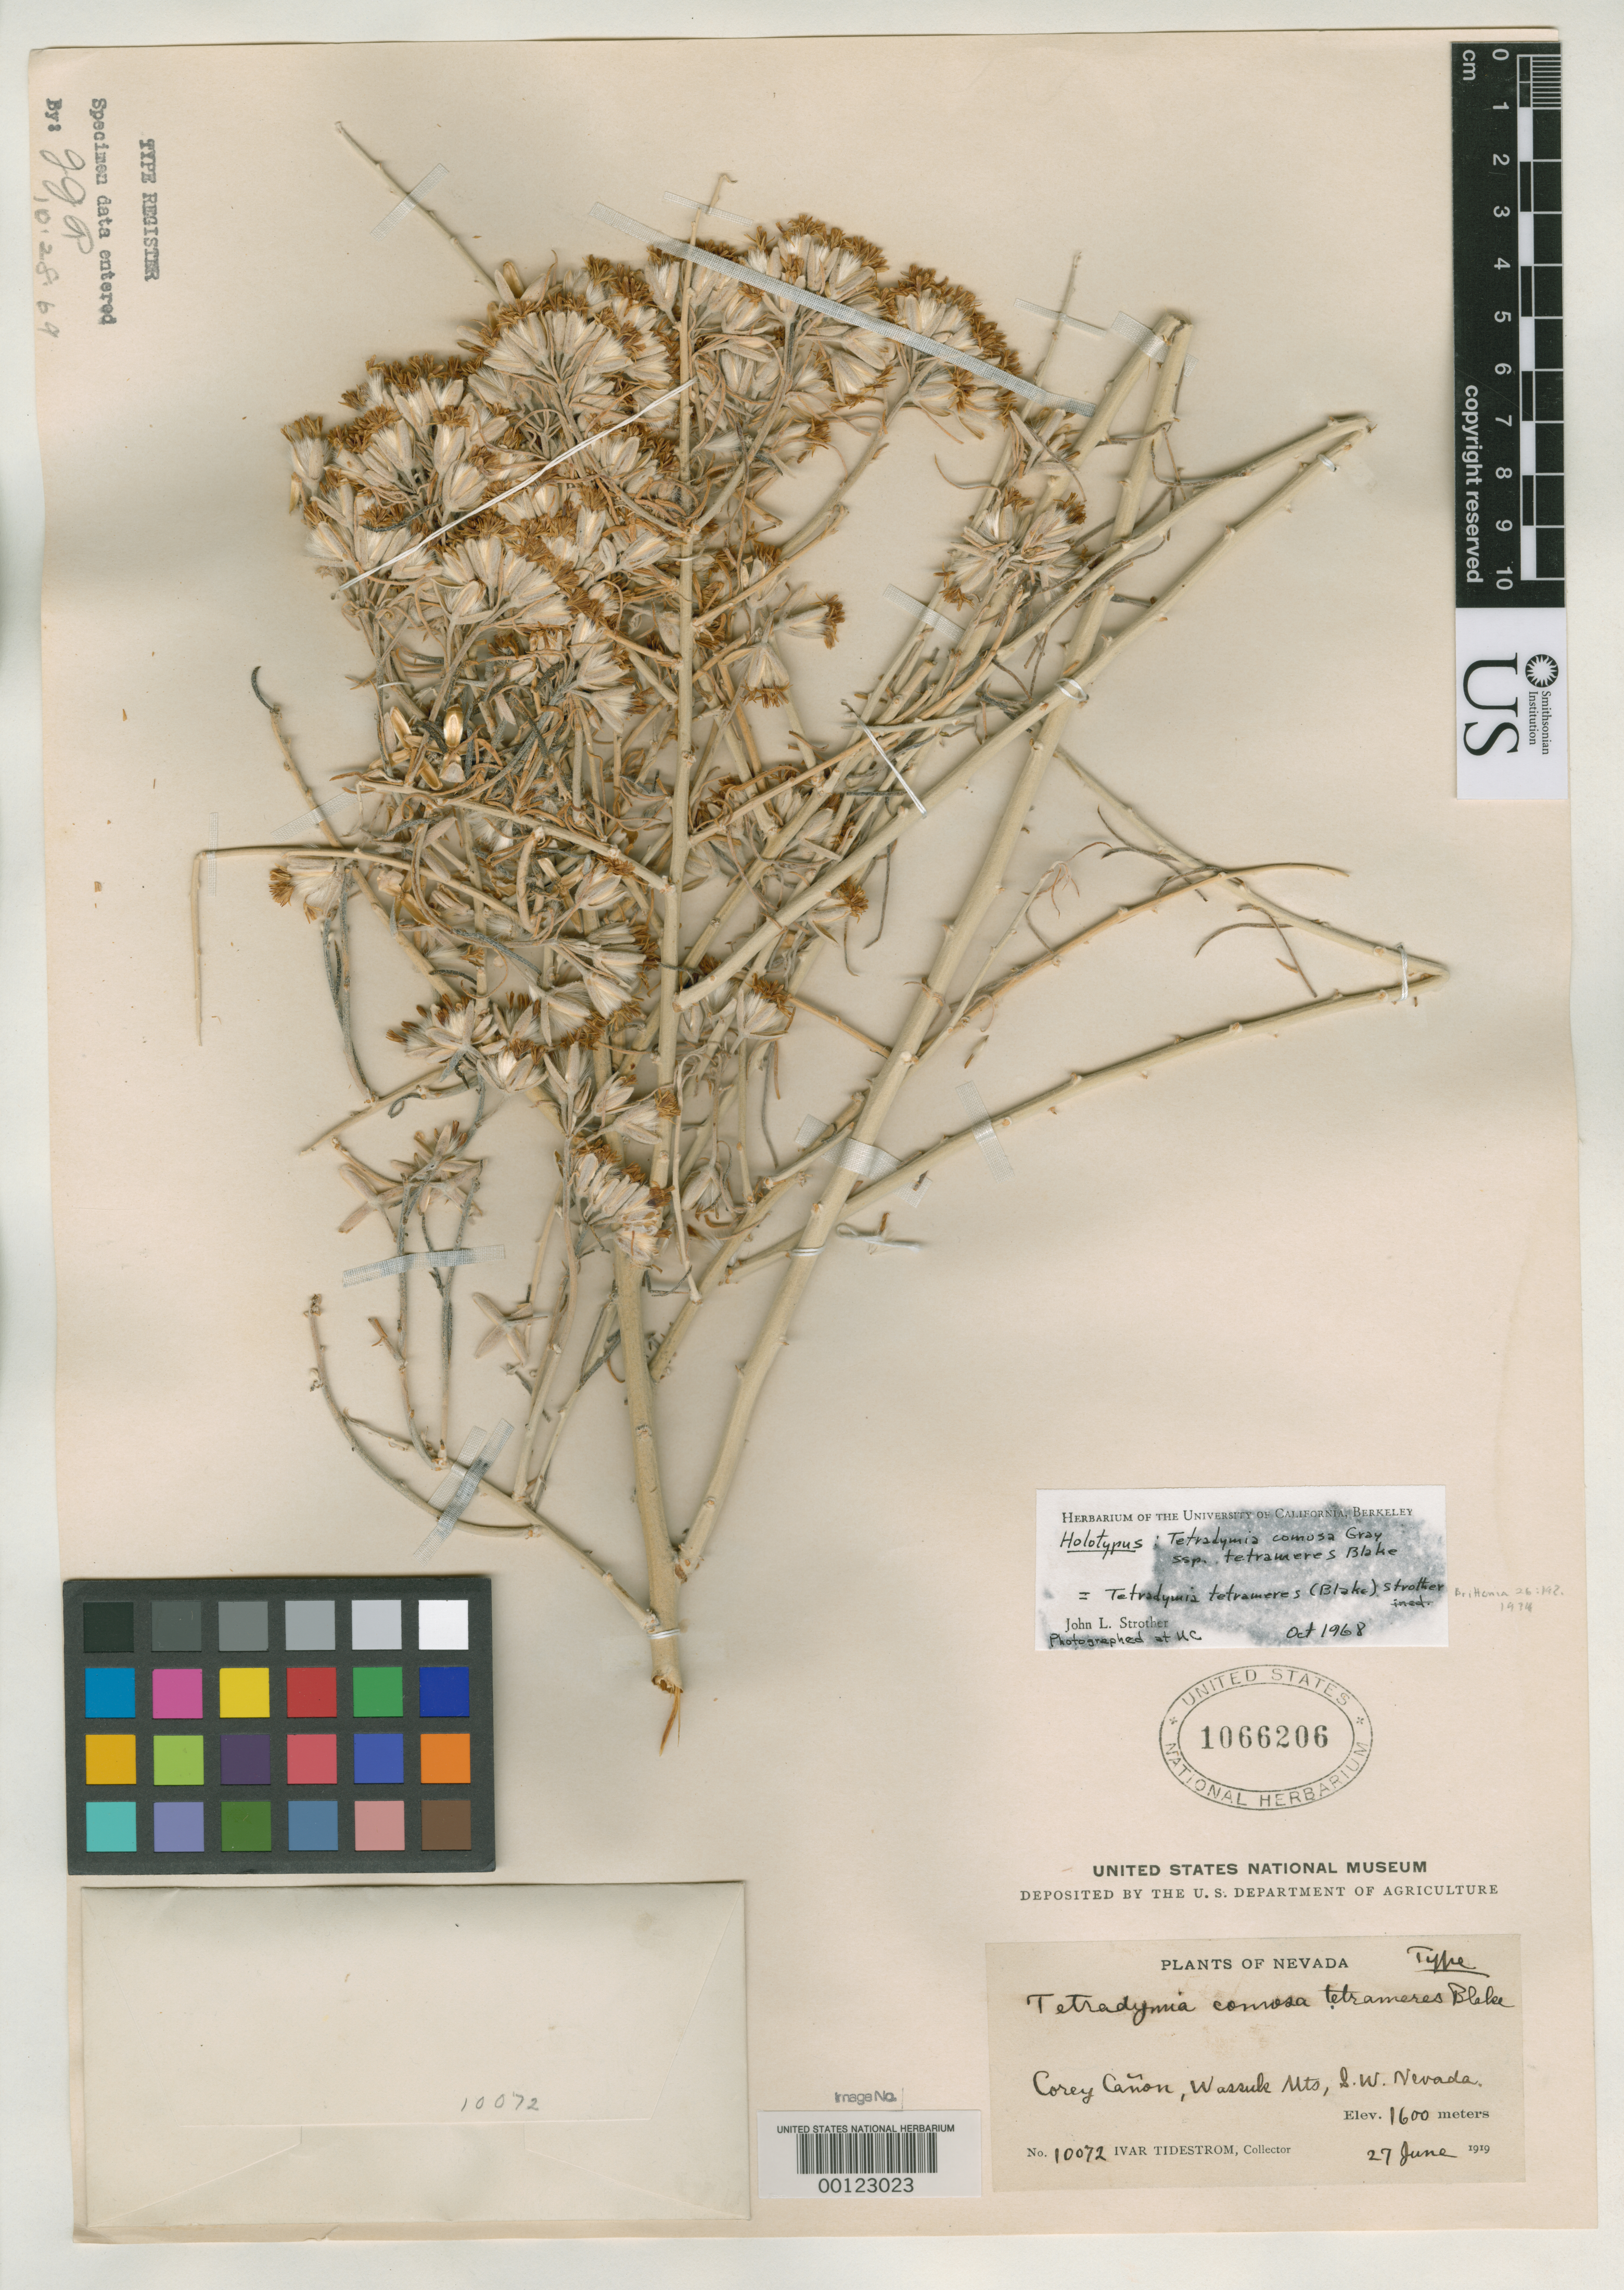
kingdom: Plantae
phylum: Tracheophyta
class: Magnoliopsida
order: Asterales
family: Asteraceae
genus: Tetradymia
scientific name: Tetradymia comosa subsp. tetrameres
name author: S.F. Blake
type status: Holotype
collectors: I. F. Tidestrom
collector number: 10072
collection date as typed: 27 Jun 1919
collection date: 1919-06-27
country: United States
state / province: Nevada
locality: Wassuk Mountains.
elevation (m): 1600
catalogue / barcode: US 1066206